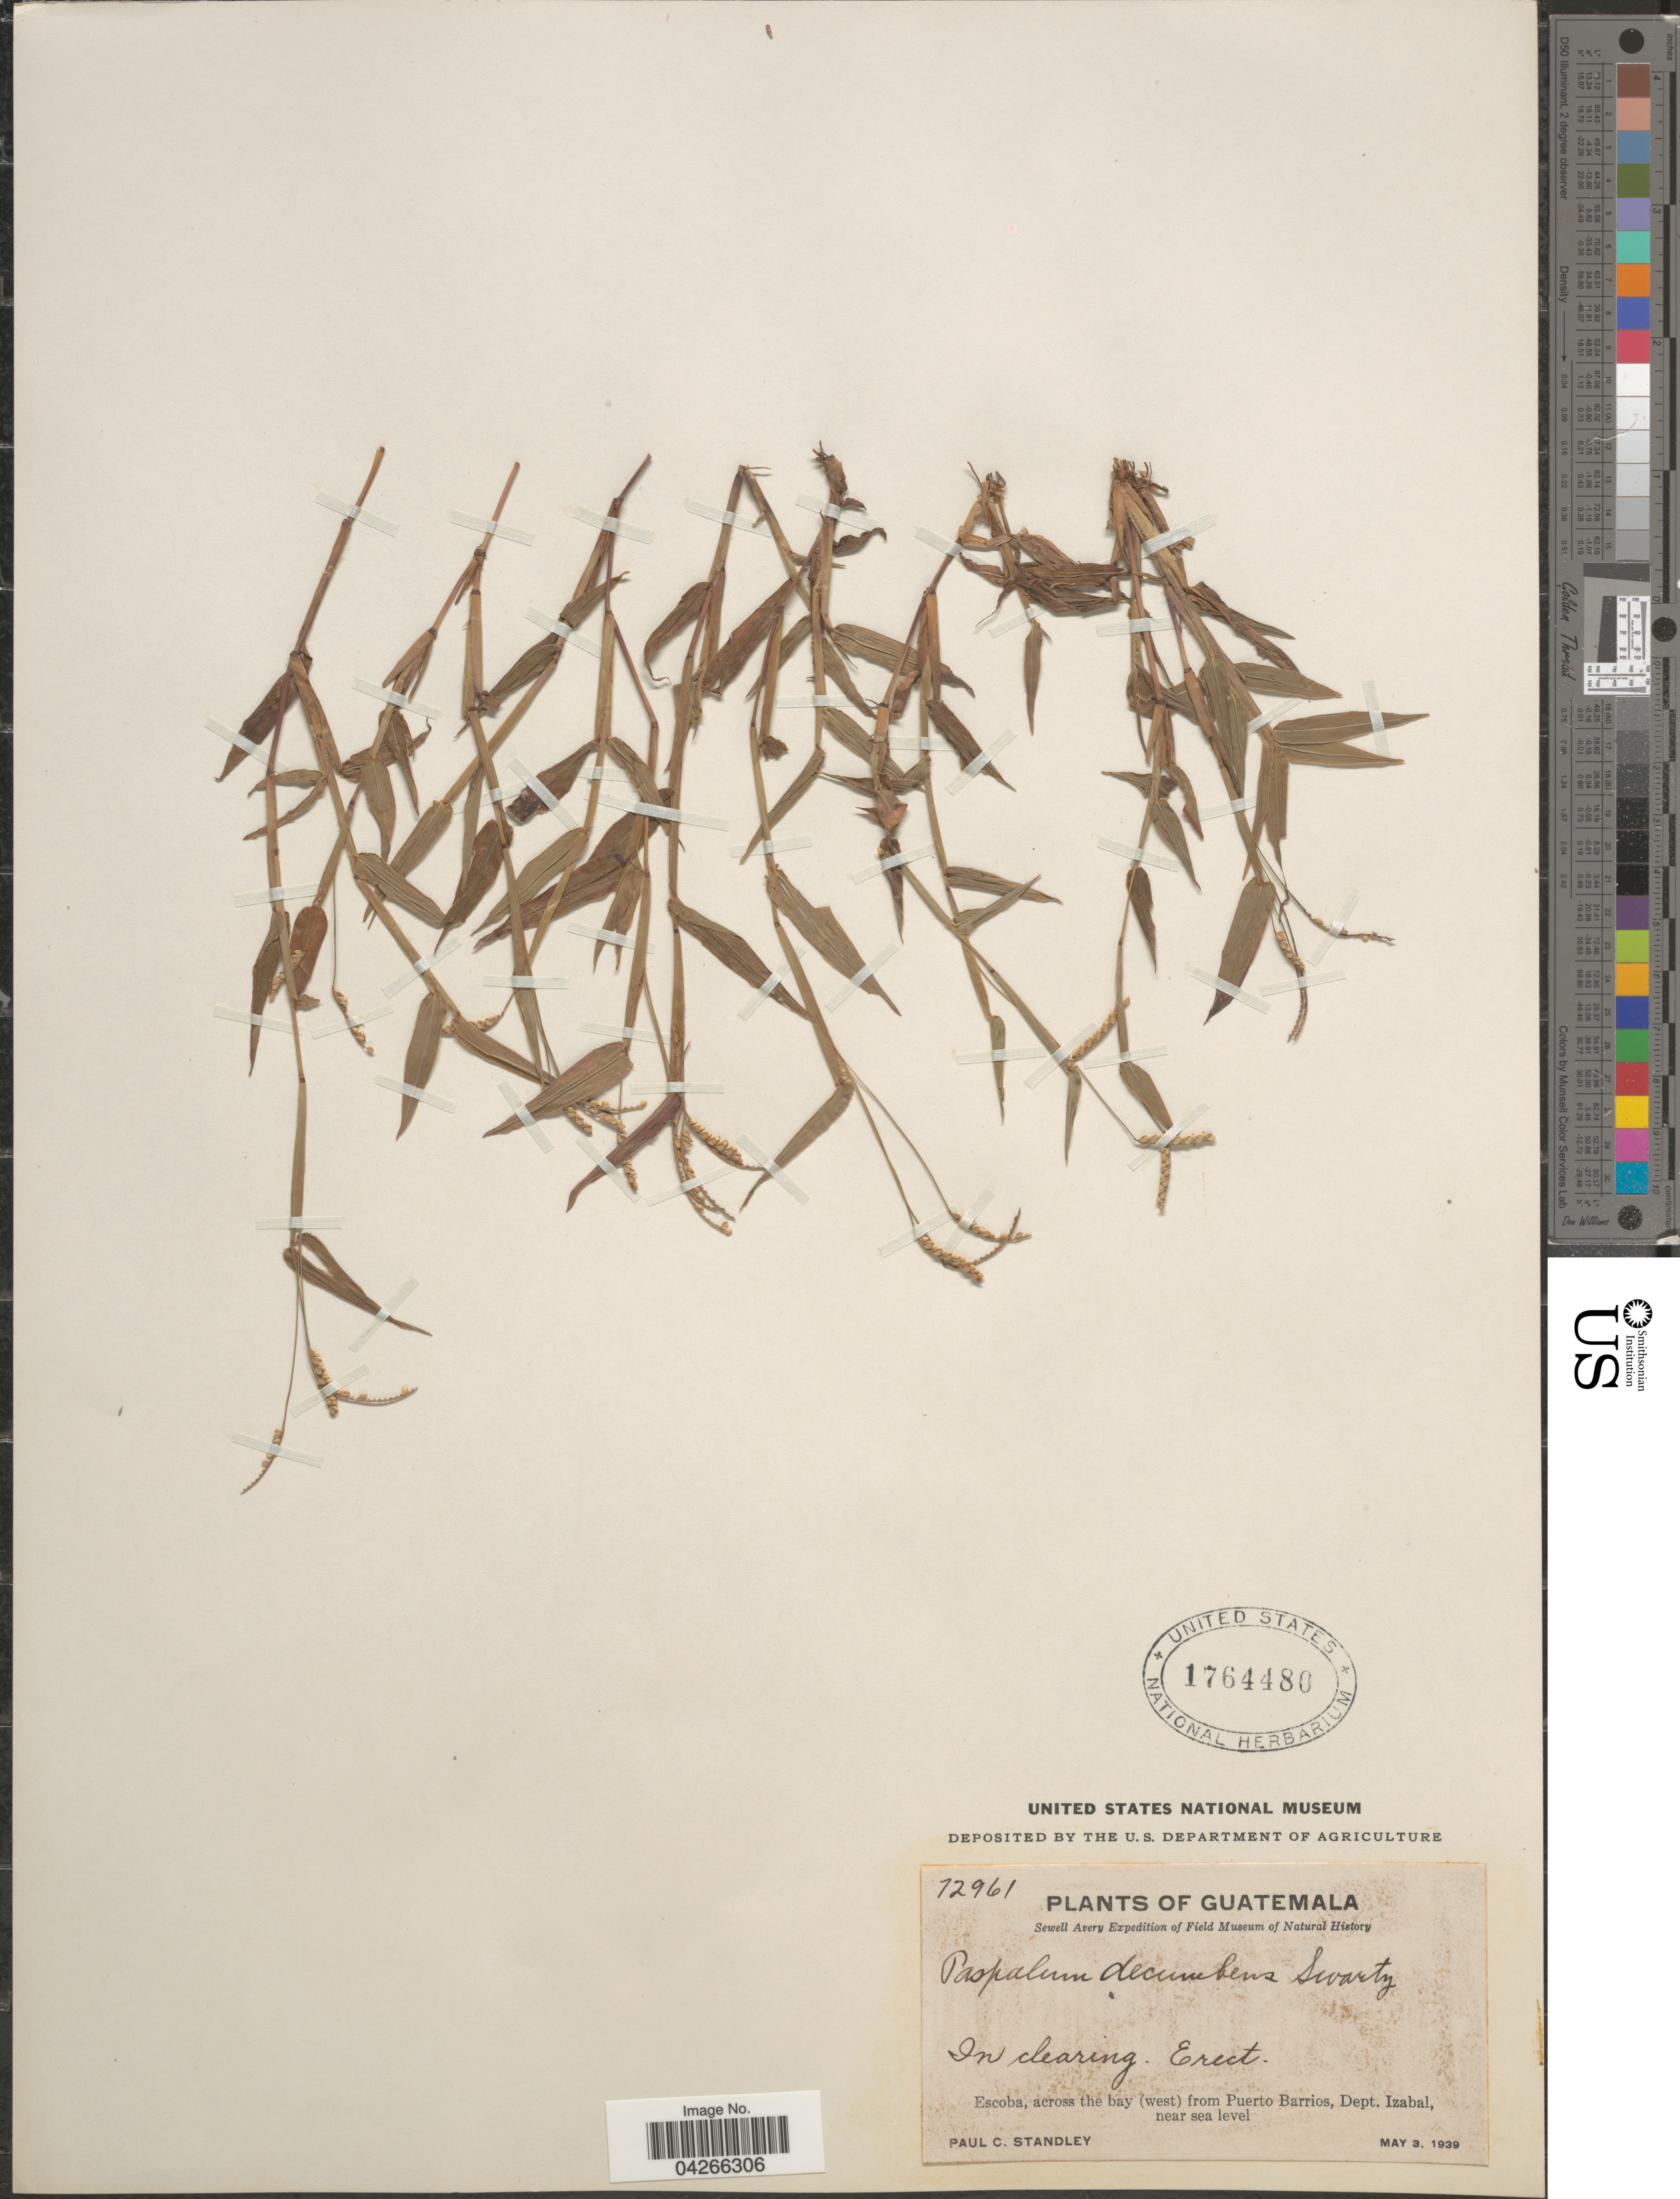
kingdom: Plantae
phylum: Tracheophyta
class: Liliopsida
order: Poales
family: Poaceae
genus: Paspalum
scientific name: Paspalum decumbens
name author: Sw.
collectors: P. C. Standley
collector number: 72961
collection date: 1939-05-03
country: Guatemala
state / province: Izabal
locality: Sewell Avery Expedition. Escoba, across the bay (west) from Puerto Barrios, Dept. Izabal.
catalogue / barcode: US 1764480